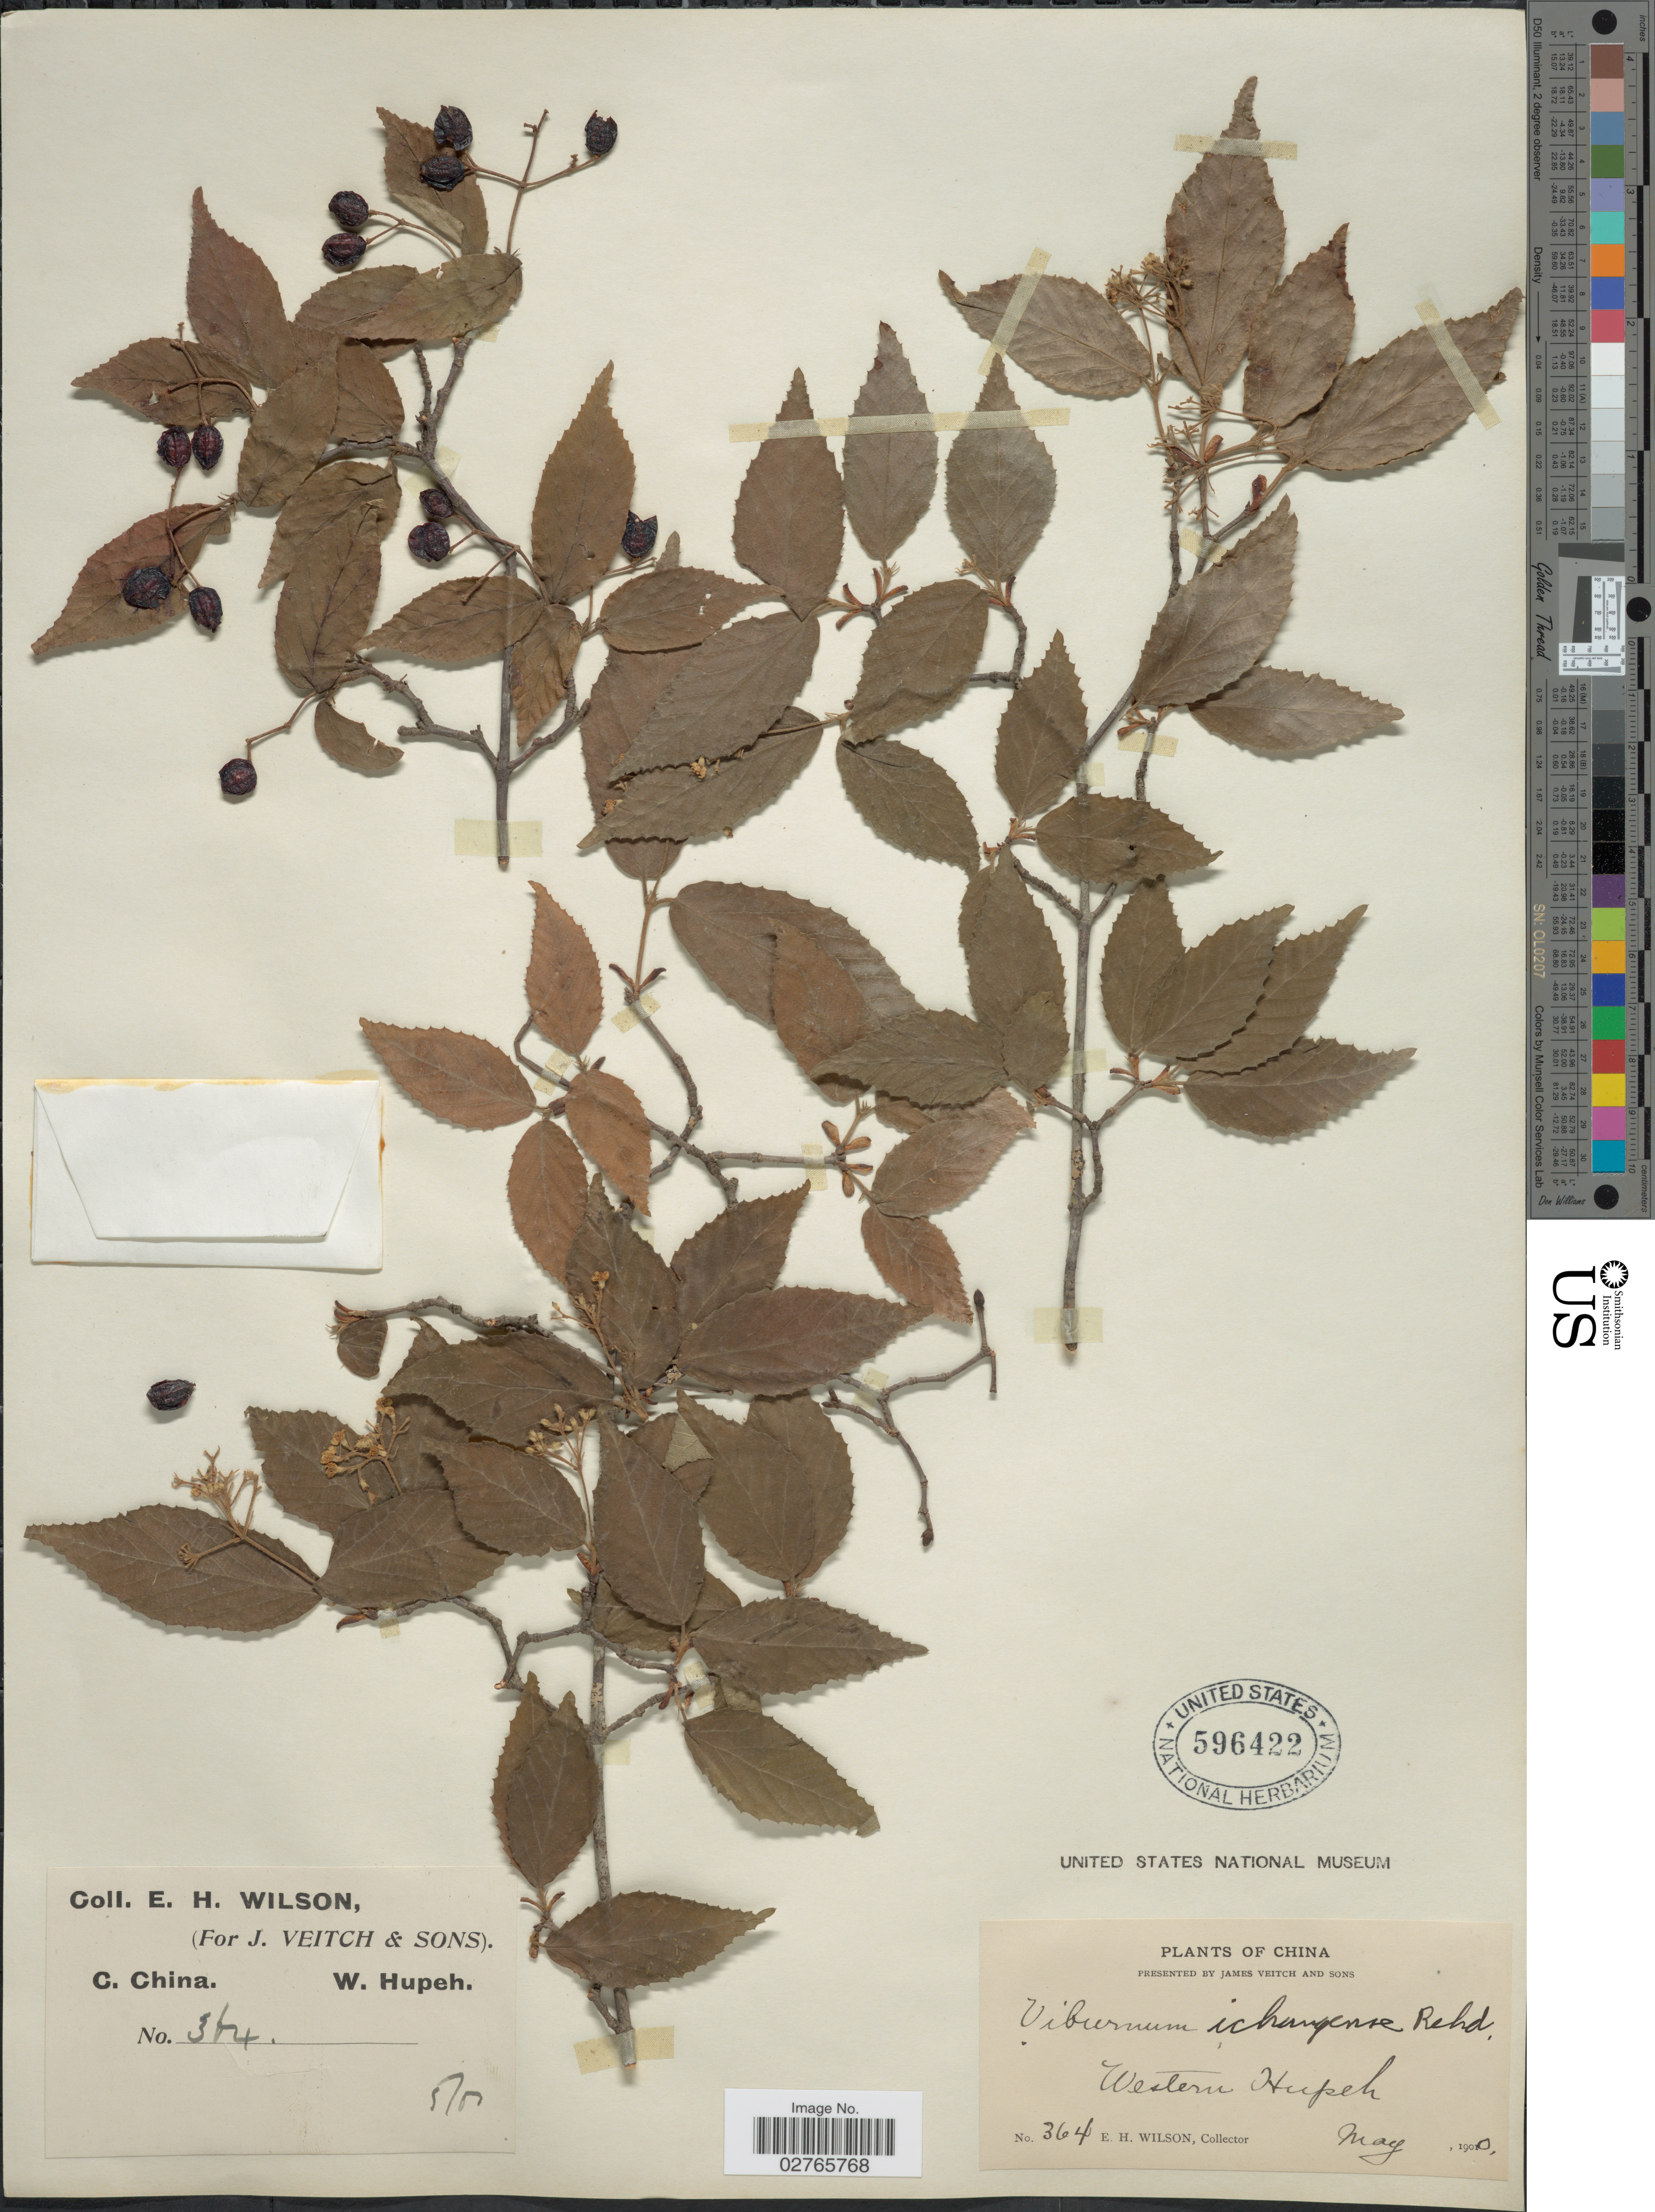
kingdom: Plantae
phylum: Tracheophyta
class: Magnoliopsida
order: Dipsacales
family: Viburnaceae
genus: Viburnum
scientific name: Viburnum erosum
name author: Thunb.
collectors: E. Wilson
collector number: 364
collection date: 1900-05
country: China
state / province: Hubei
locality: Western Hupeh. C. China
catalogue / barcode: US 596422